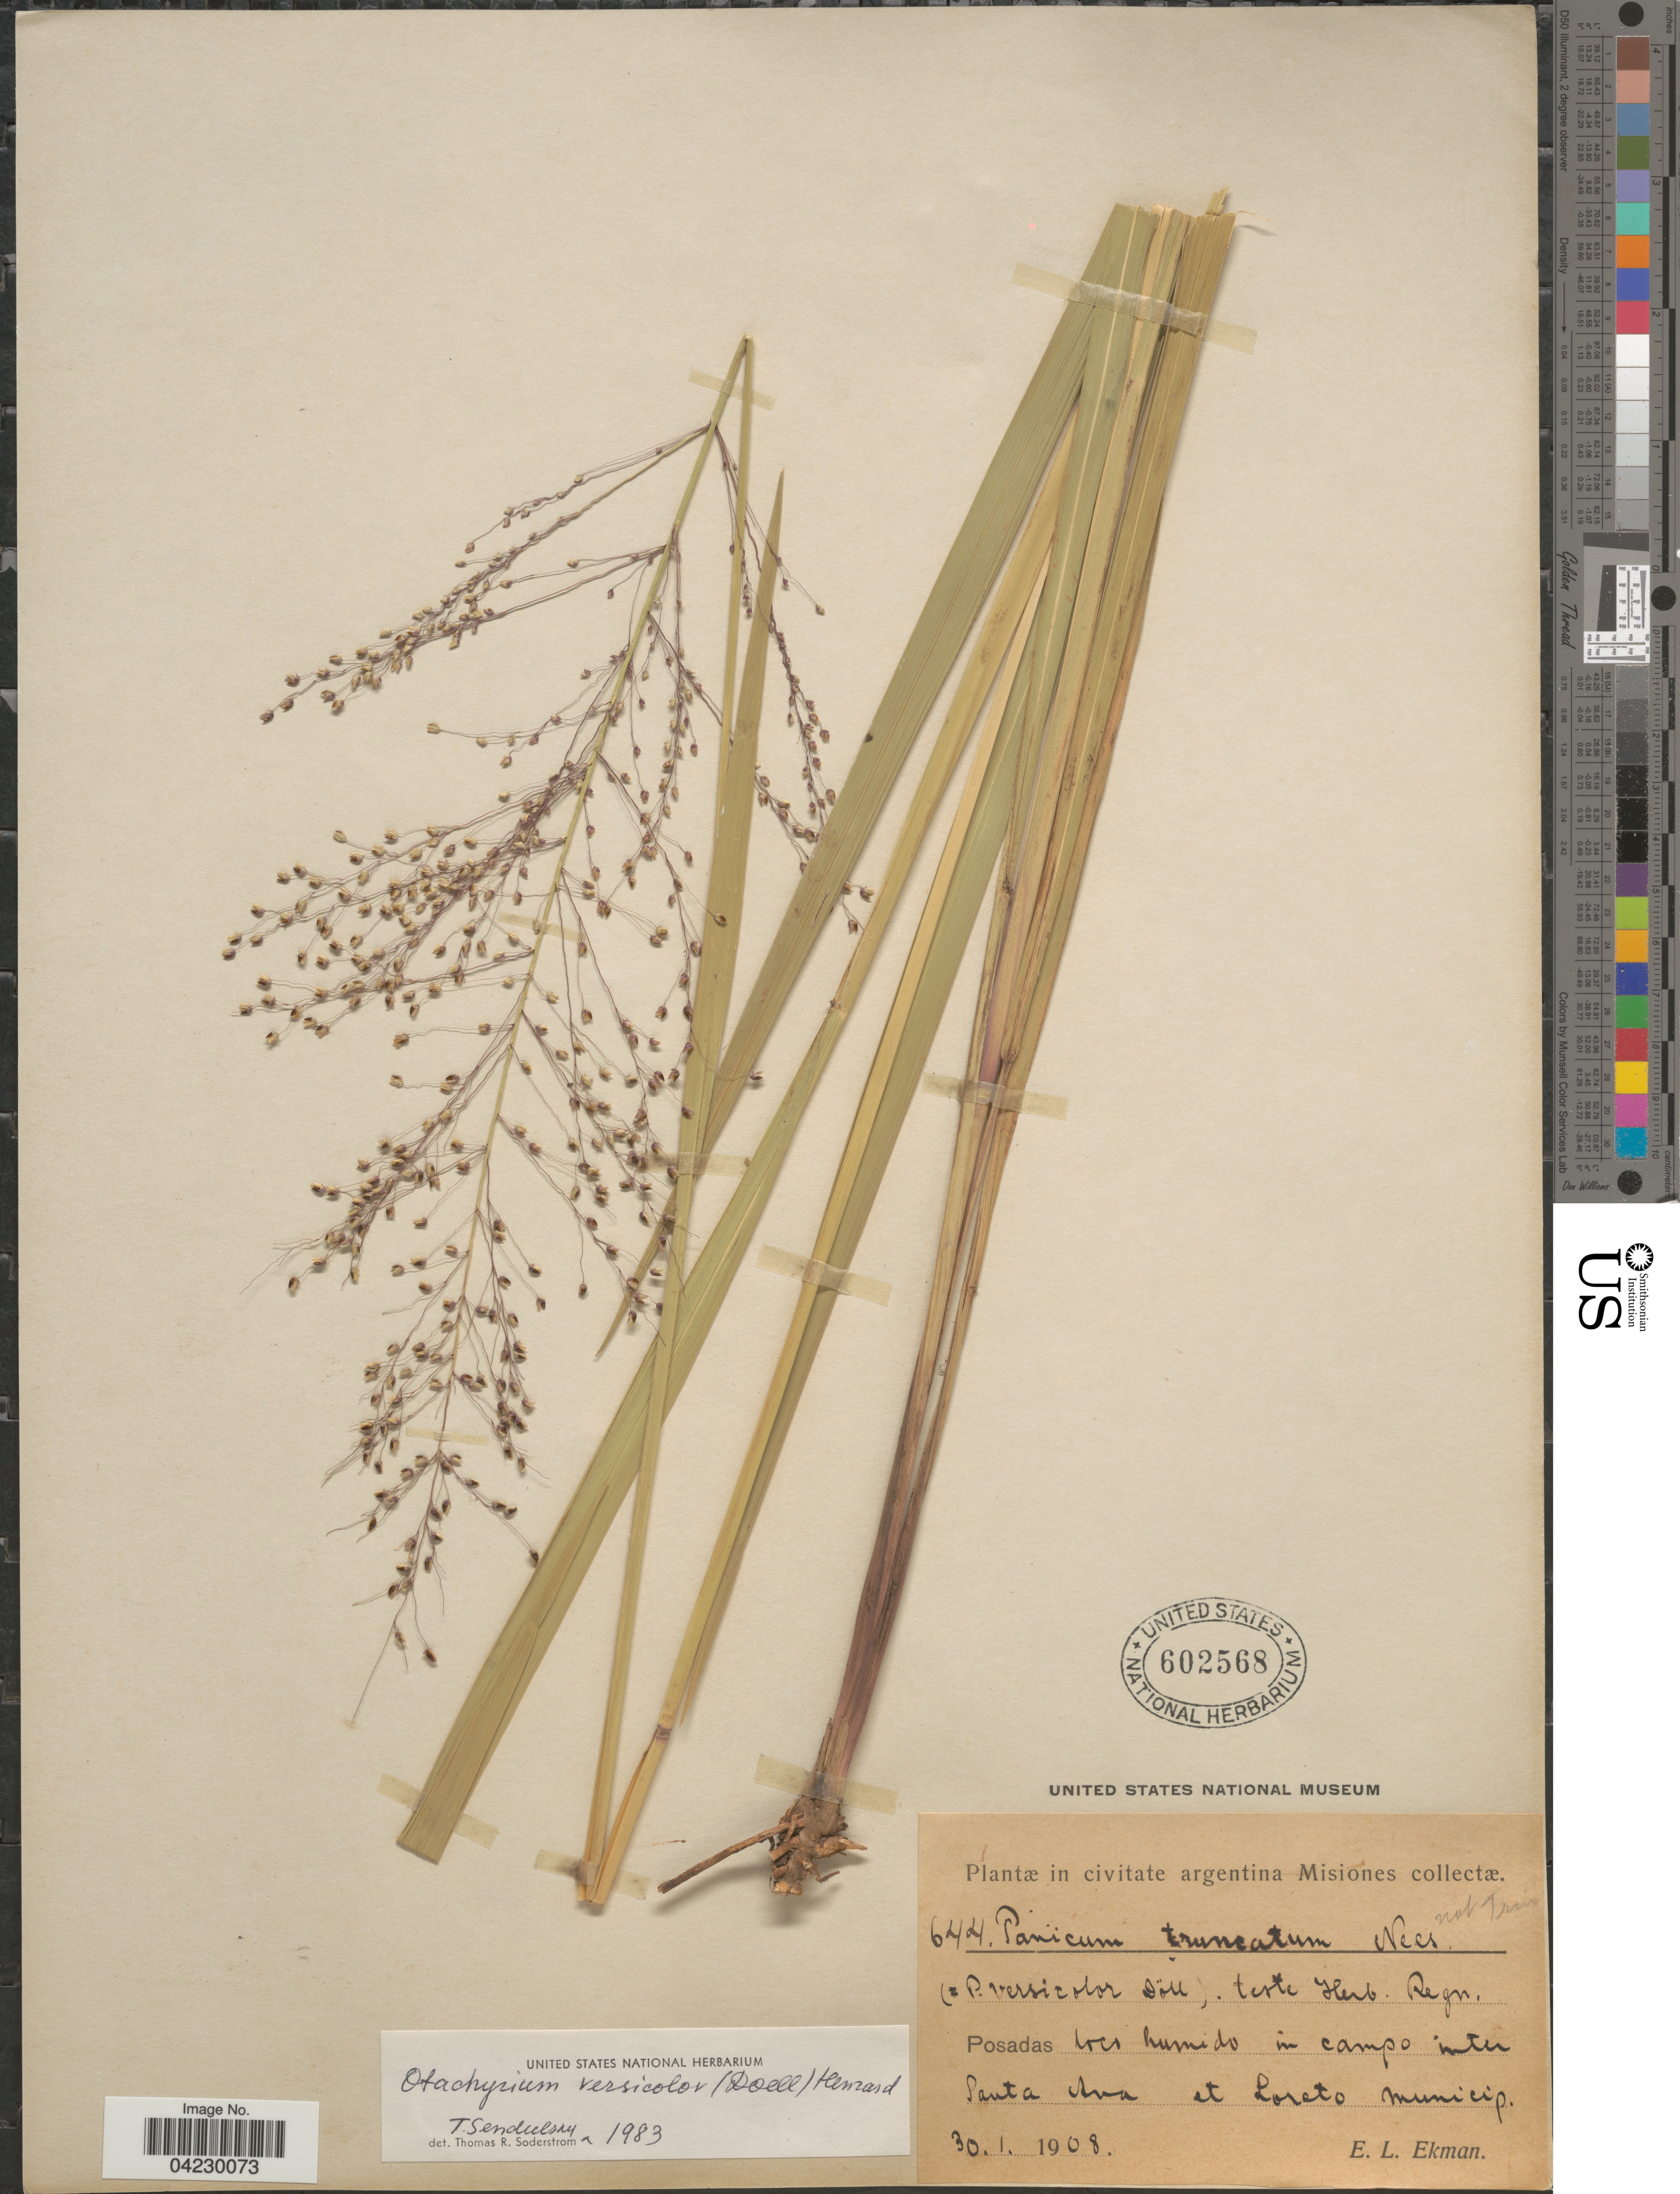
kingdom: Plantae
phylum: Tracheophyta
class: Liliopsida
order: Poales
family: Poaceae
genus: Otachyrium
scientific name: Otachyrium versicolor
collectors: E. L. Ekman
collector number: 644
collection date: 1908-01-30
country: Argentina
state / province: Misiones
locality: In civitate Argentina Misiones collectæ. Posadas tres humido in campo inter Santa Ana et Loreto municip.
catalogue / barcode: US 602568